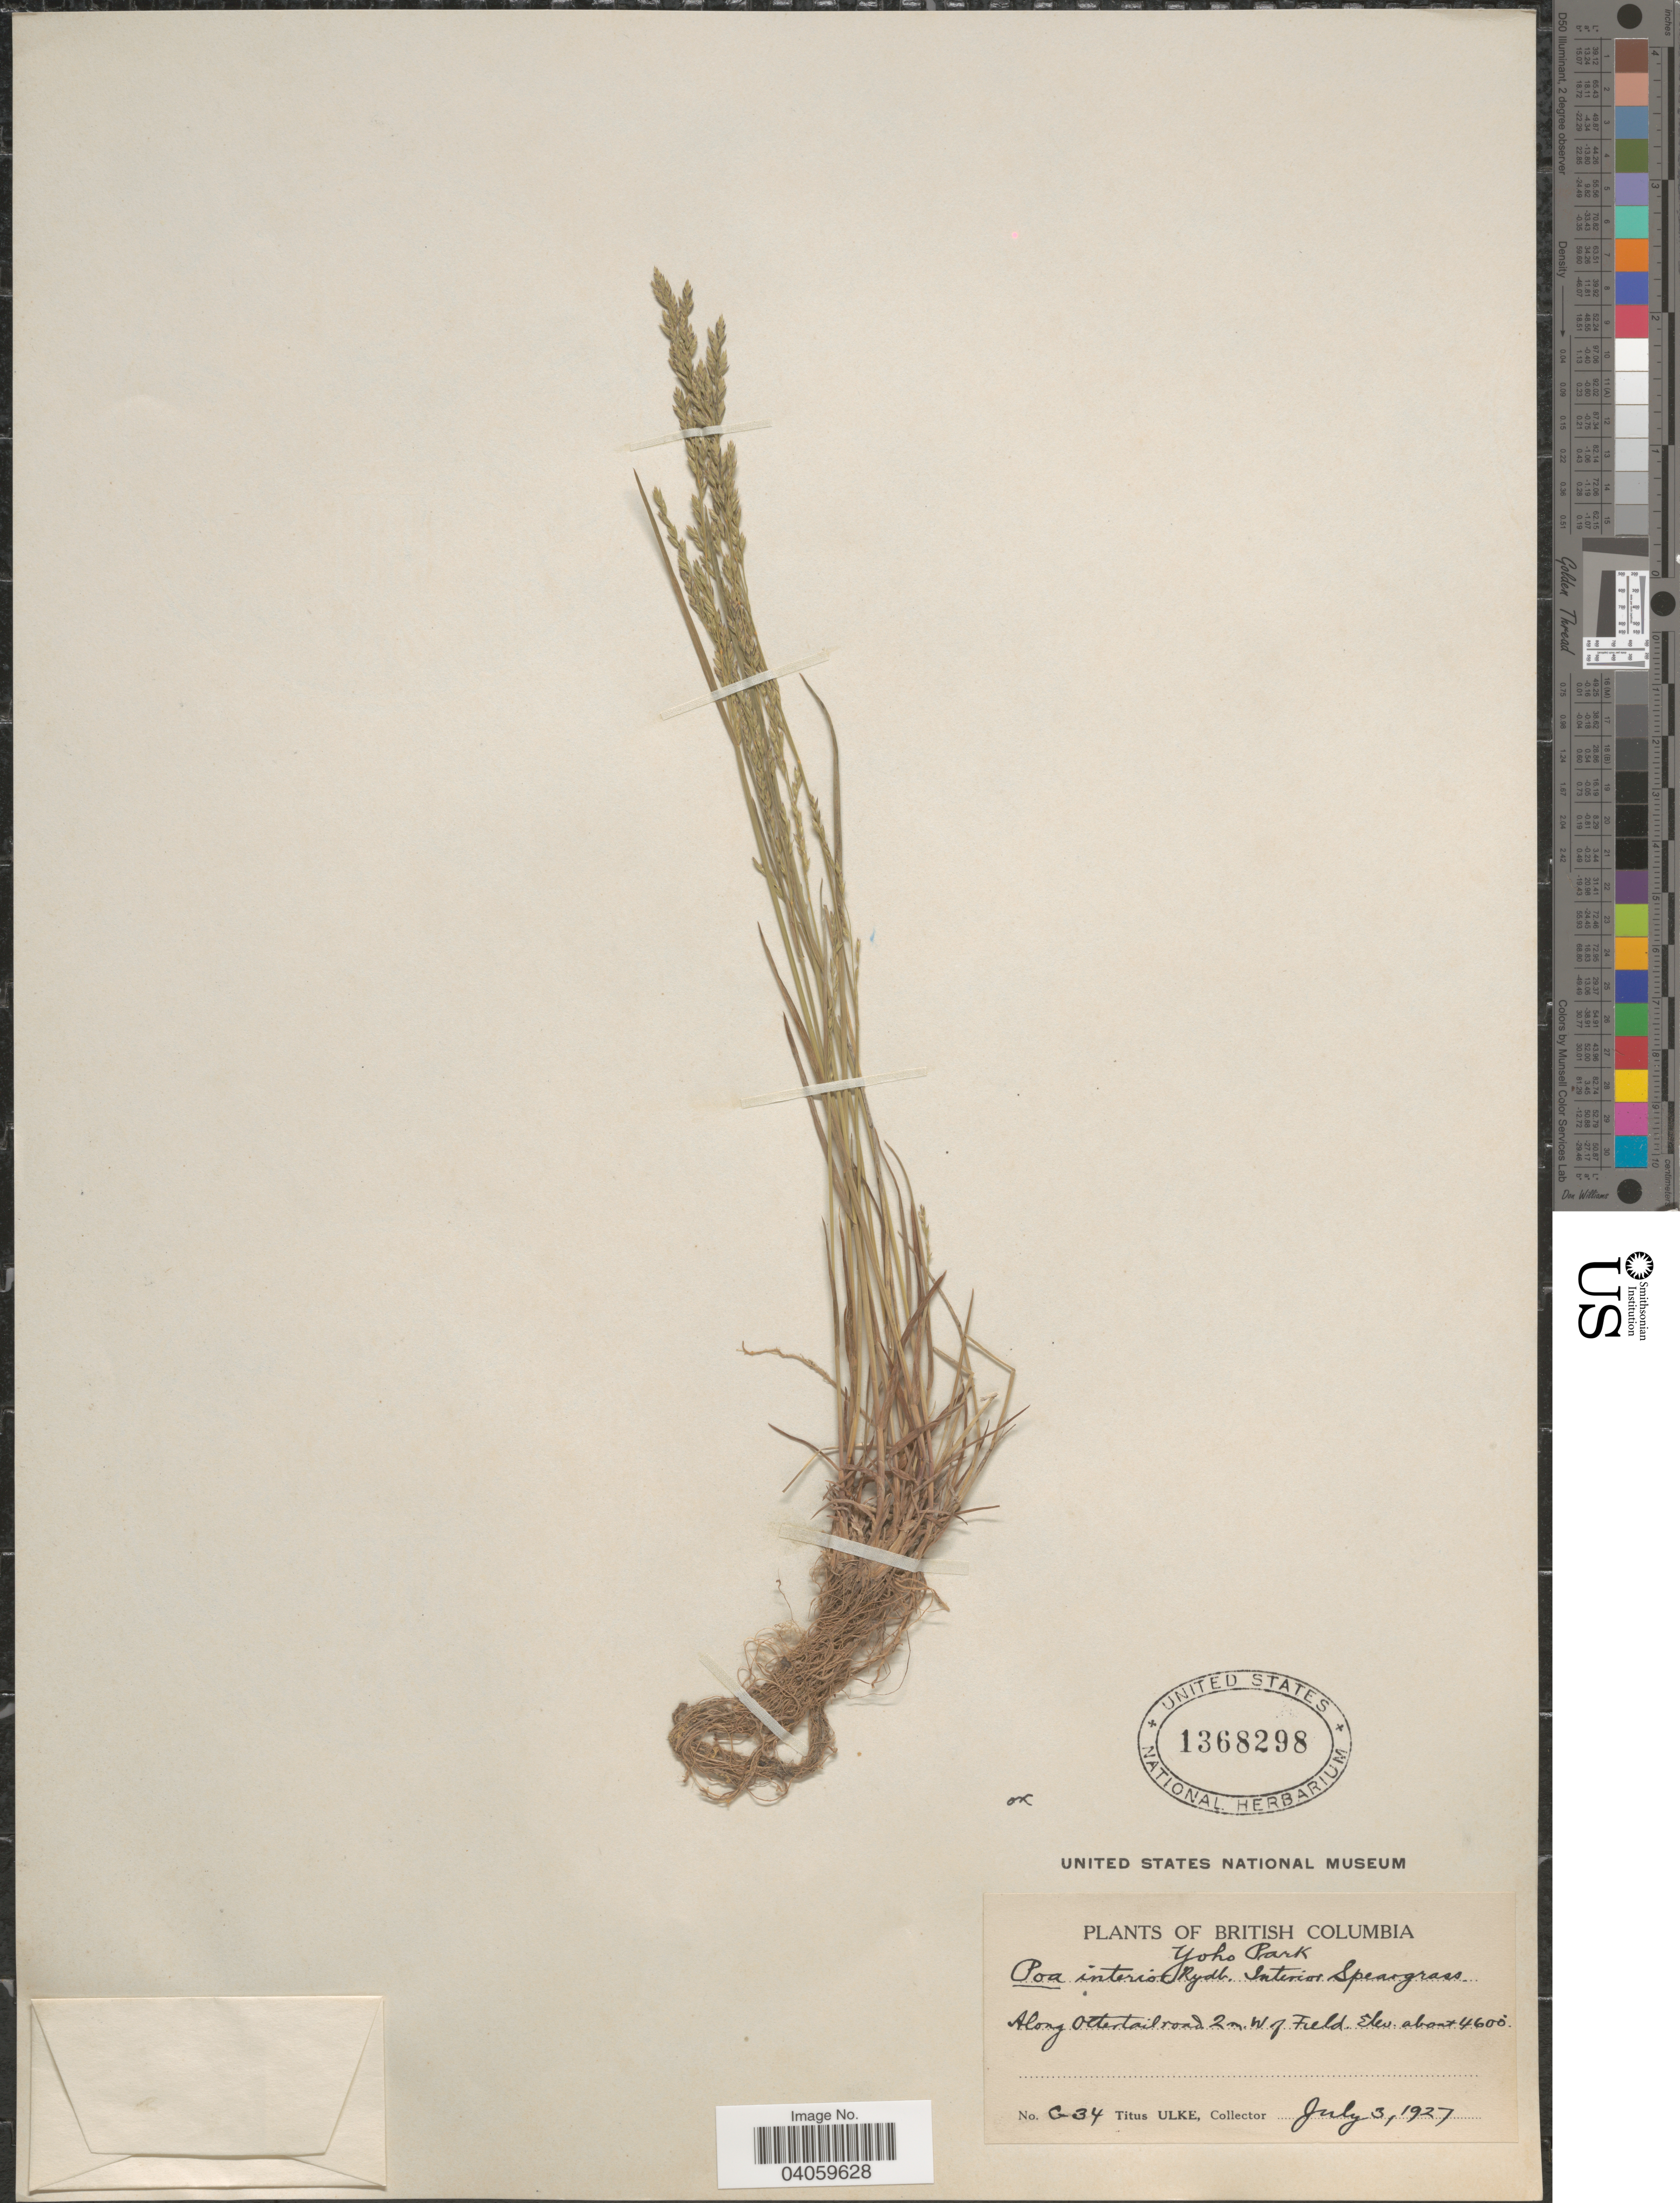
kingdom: Plantae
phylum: Tracheophyta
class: Liliopsida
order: Poales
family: Poaceae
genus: Poa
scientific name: Poa interior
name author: Rydb.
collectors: T. Ulke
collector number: G34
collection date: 1927-07-03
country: Canada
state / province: British Columbia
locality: Yoho Park. Along Ottertailroad 2 m. W. of Field.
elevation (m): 1402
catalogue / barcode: US 1368298